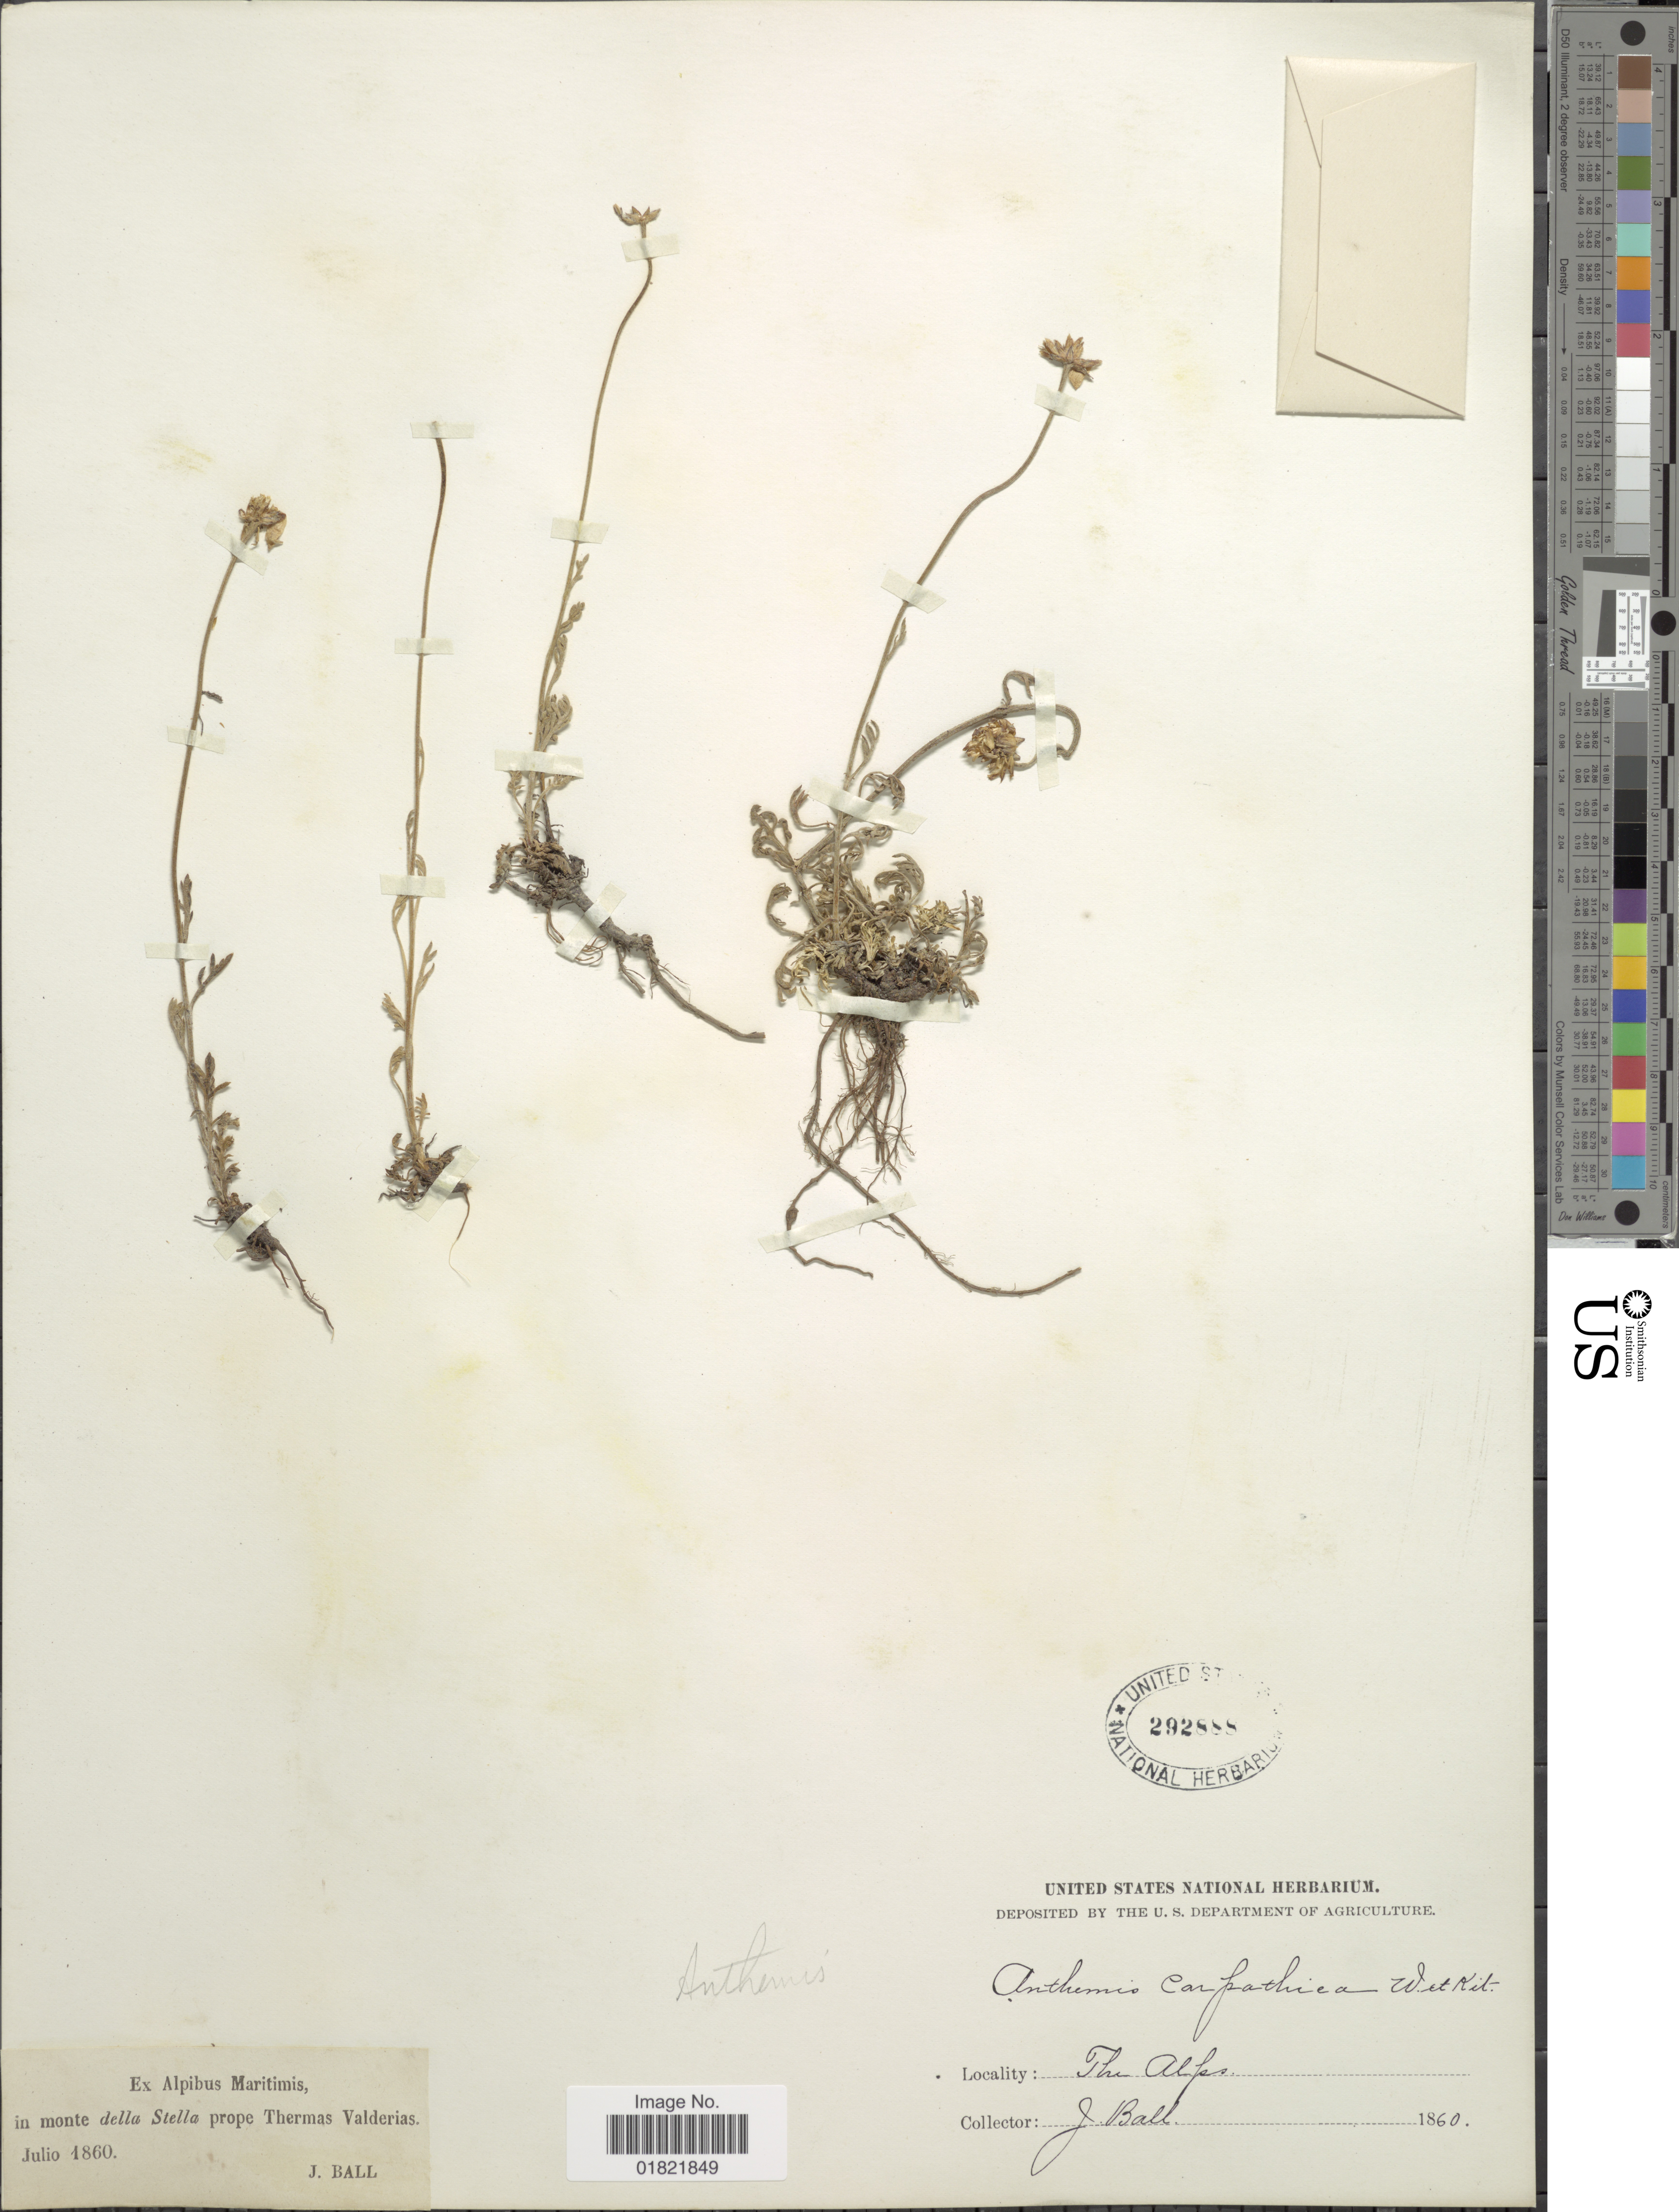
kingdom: Plantae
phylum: Tracheophyta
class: Magnoliopsida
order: Asterales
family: Asteraceae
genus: Anthemis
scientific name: Anthemis carpatica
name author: Waldst. & Kit. ex Willd.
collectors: J. Ball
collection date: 1860-07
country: Spain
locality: The Alpes, Alpibus Maritimis, in monte della Stella prope Thermas Valderias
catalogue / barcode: US 292888